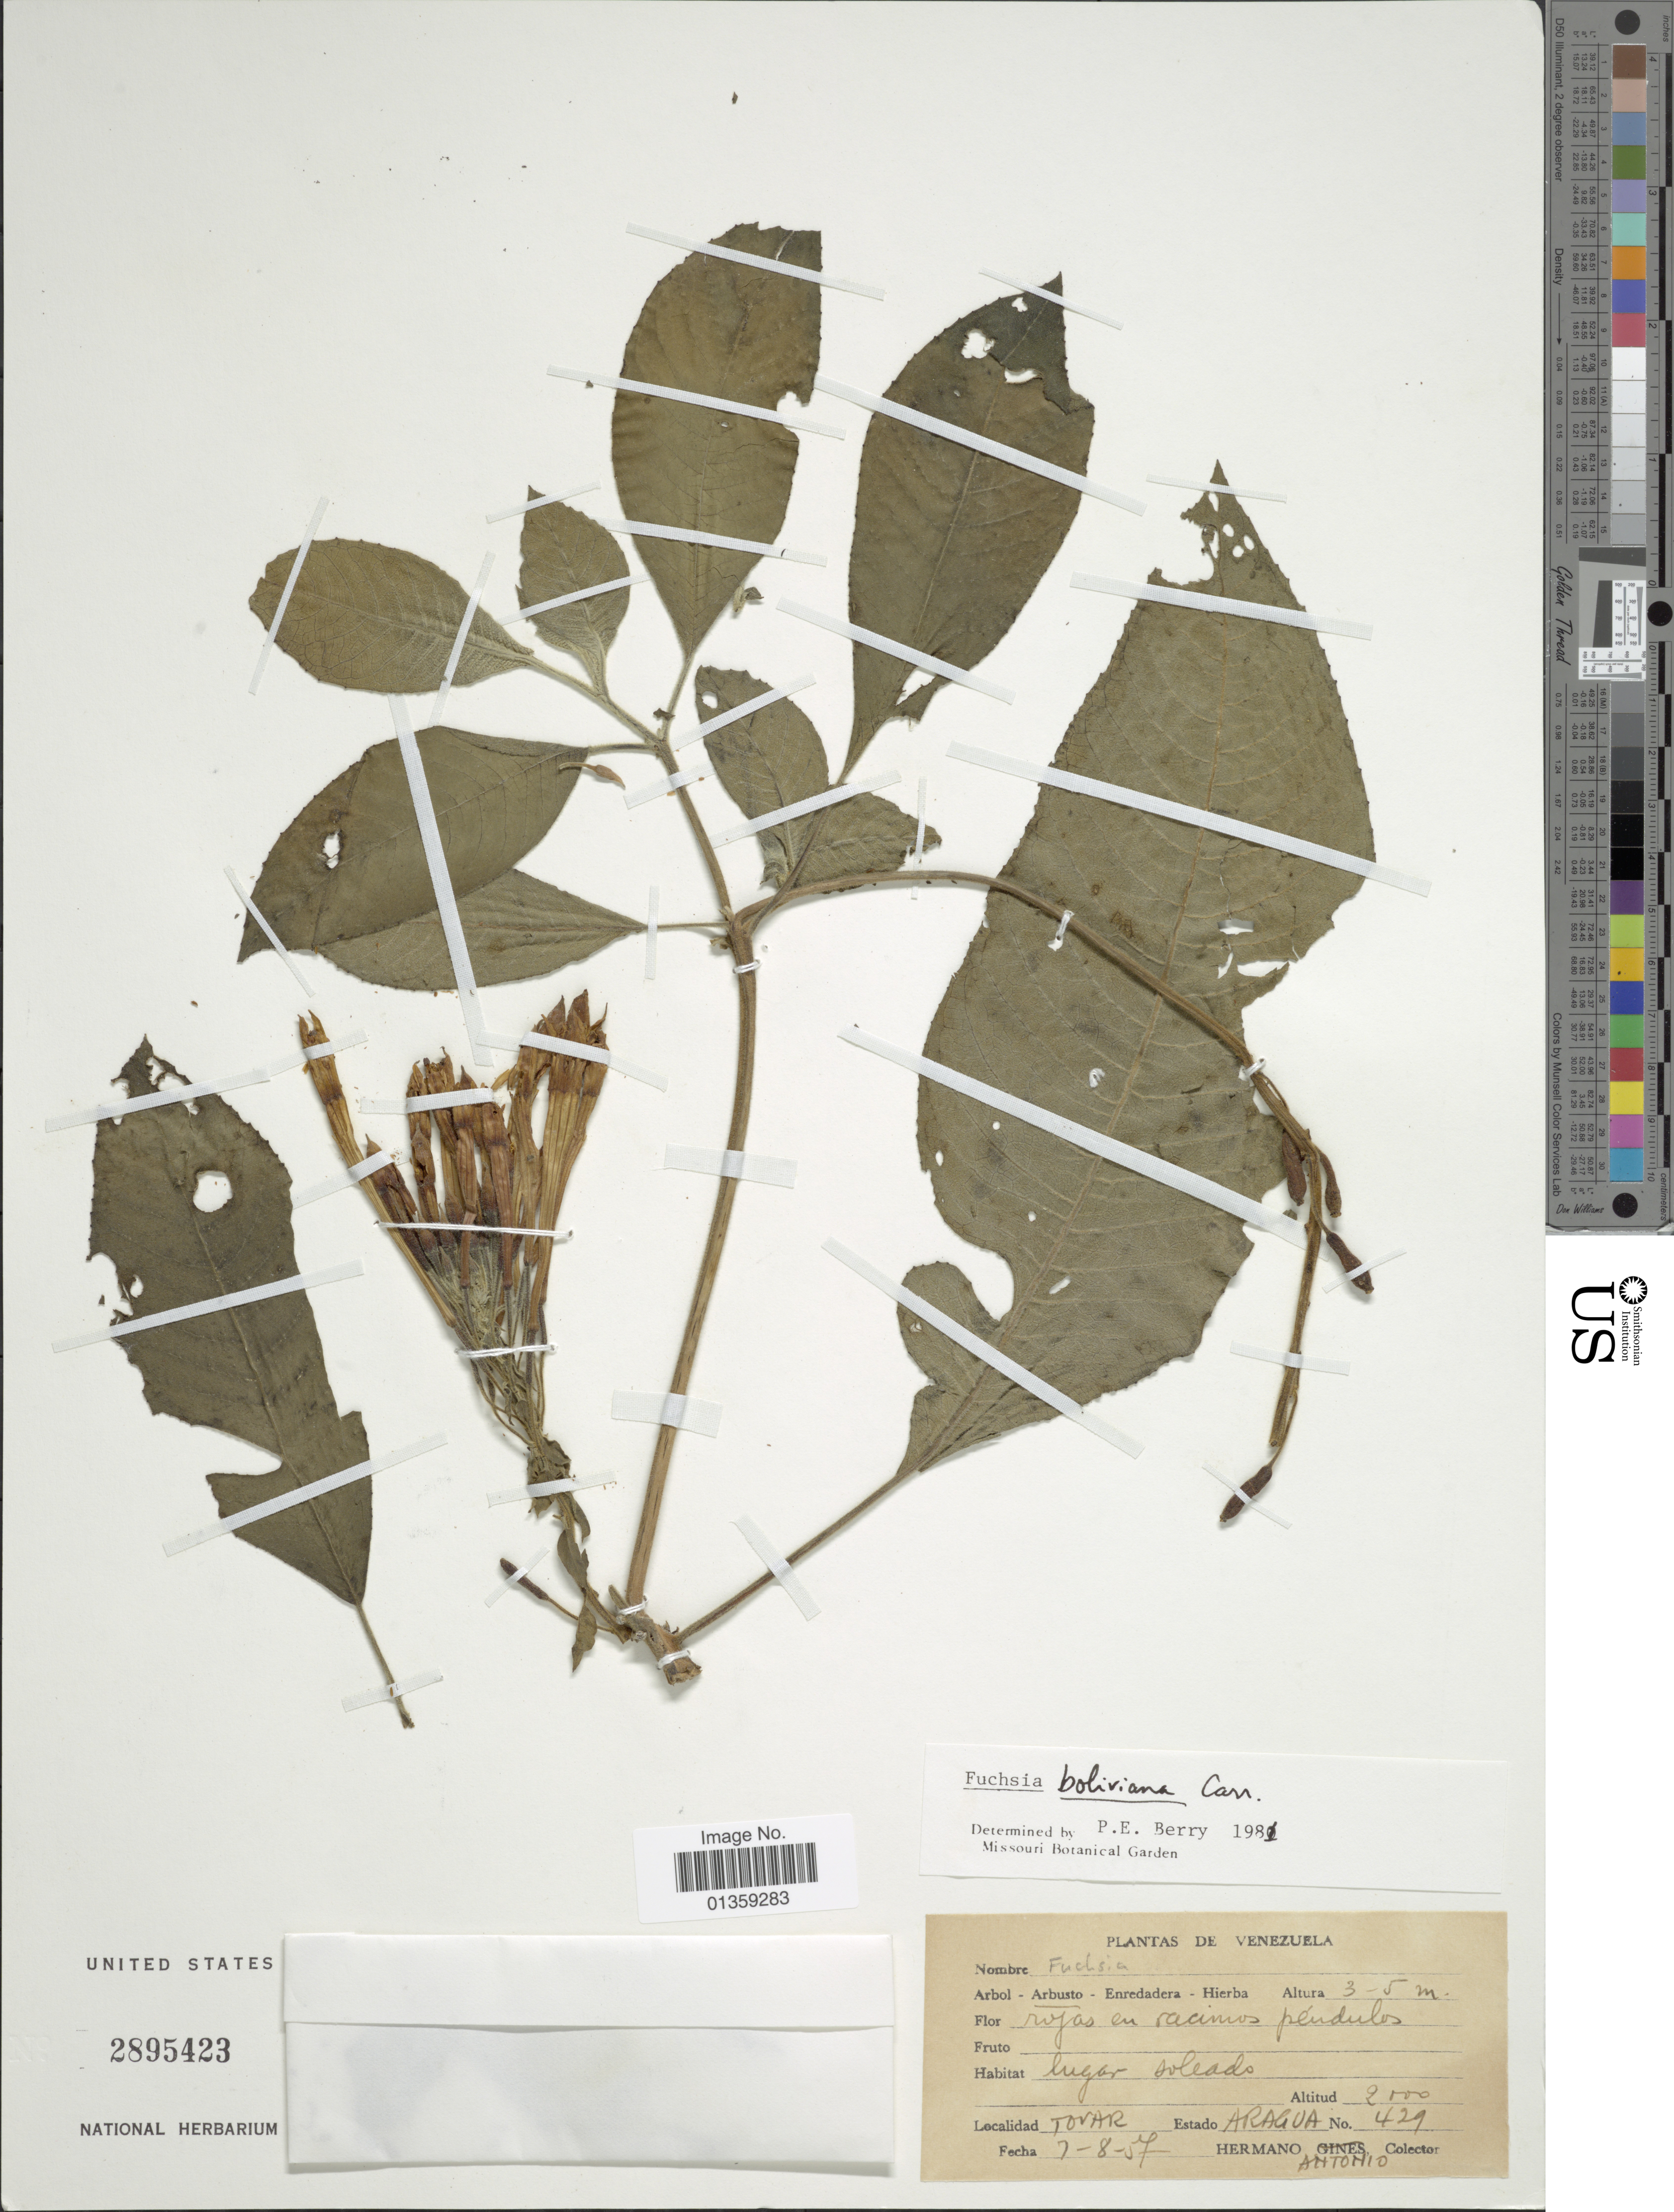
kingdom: Plantae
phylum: Tracheophyta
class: Magnoliopsida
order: Myrtales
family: Onagraceae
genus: Fuchsia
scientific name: Fuchsia boliviana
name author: Carrière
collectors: H. Antonio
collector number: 429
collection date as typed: Transcribed d/m/y: 7/8/57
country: Venezuela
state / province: Aragua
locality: Tovar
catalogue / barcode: US 2895423